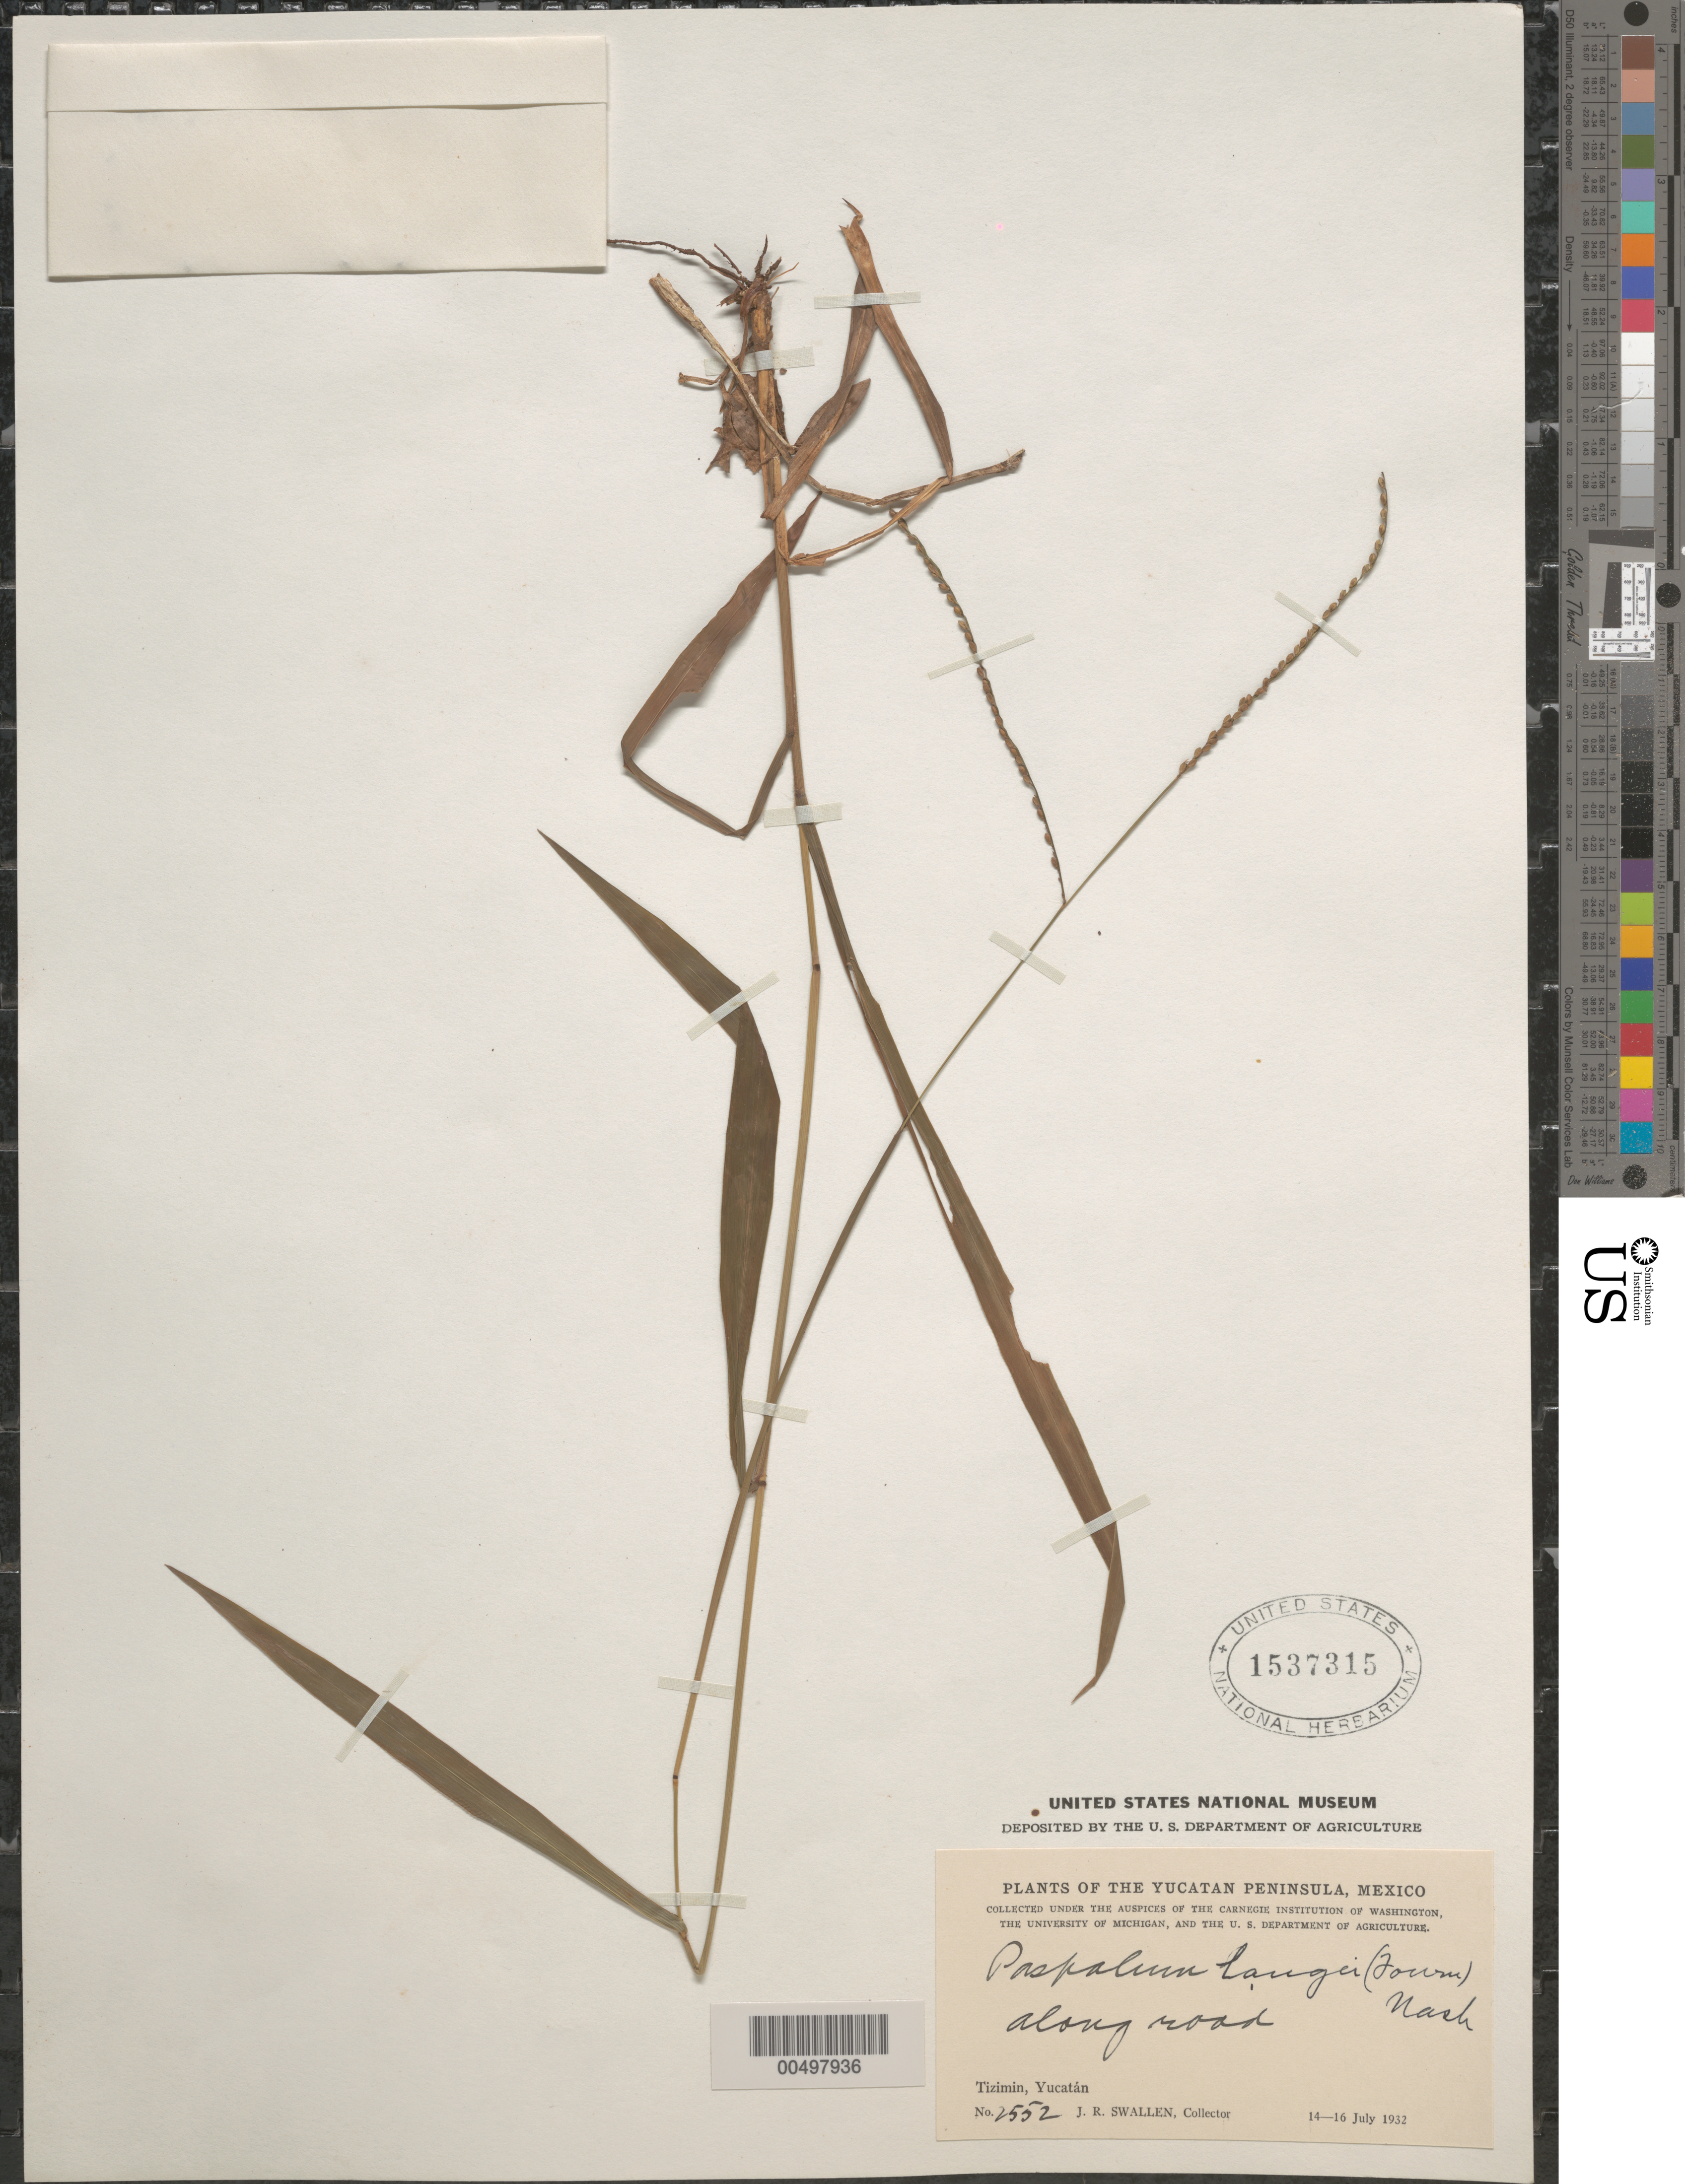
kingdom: Plantae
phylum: Tracheophyta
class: Liliopsida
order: Poales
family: Poaceae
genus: Paspalum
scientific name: Paspalum langei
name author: (E. Fourn.) Nash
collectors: J. R. Swallen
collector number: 2552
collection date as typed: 14 Jul 1932 to 16 Jul 1932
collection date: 1932-07-14/1932-07-16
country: Mexico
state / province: Yucatan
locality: Yucatan Peninsula, Tizimin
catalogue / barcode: US 1537315